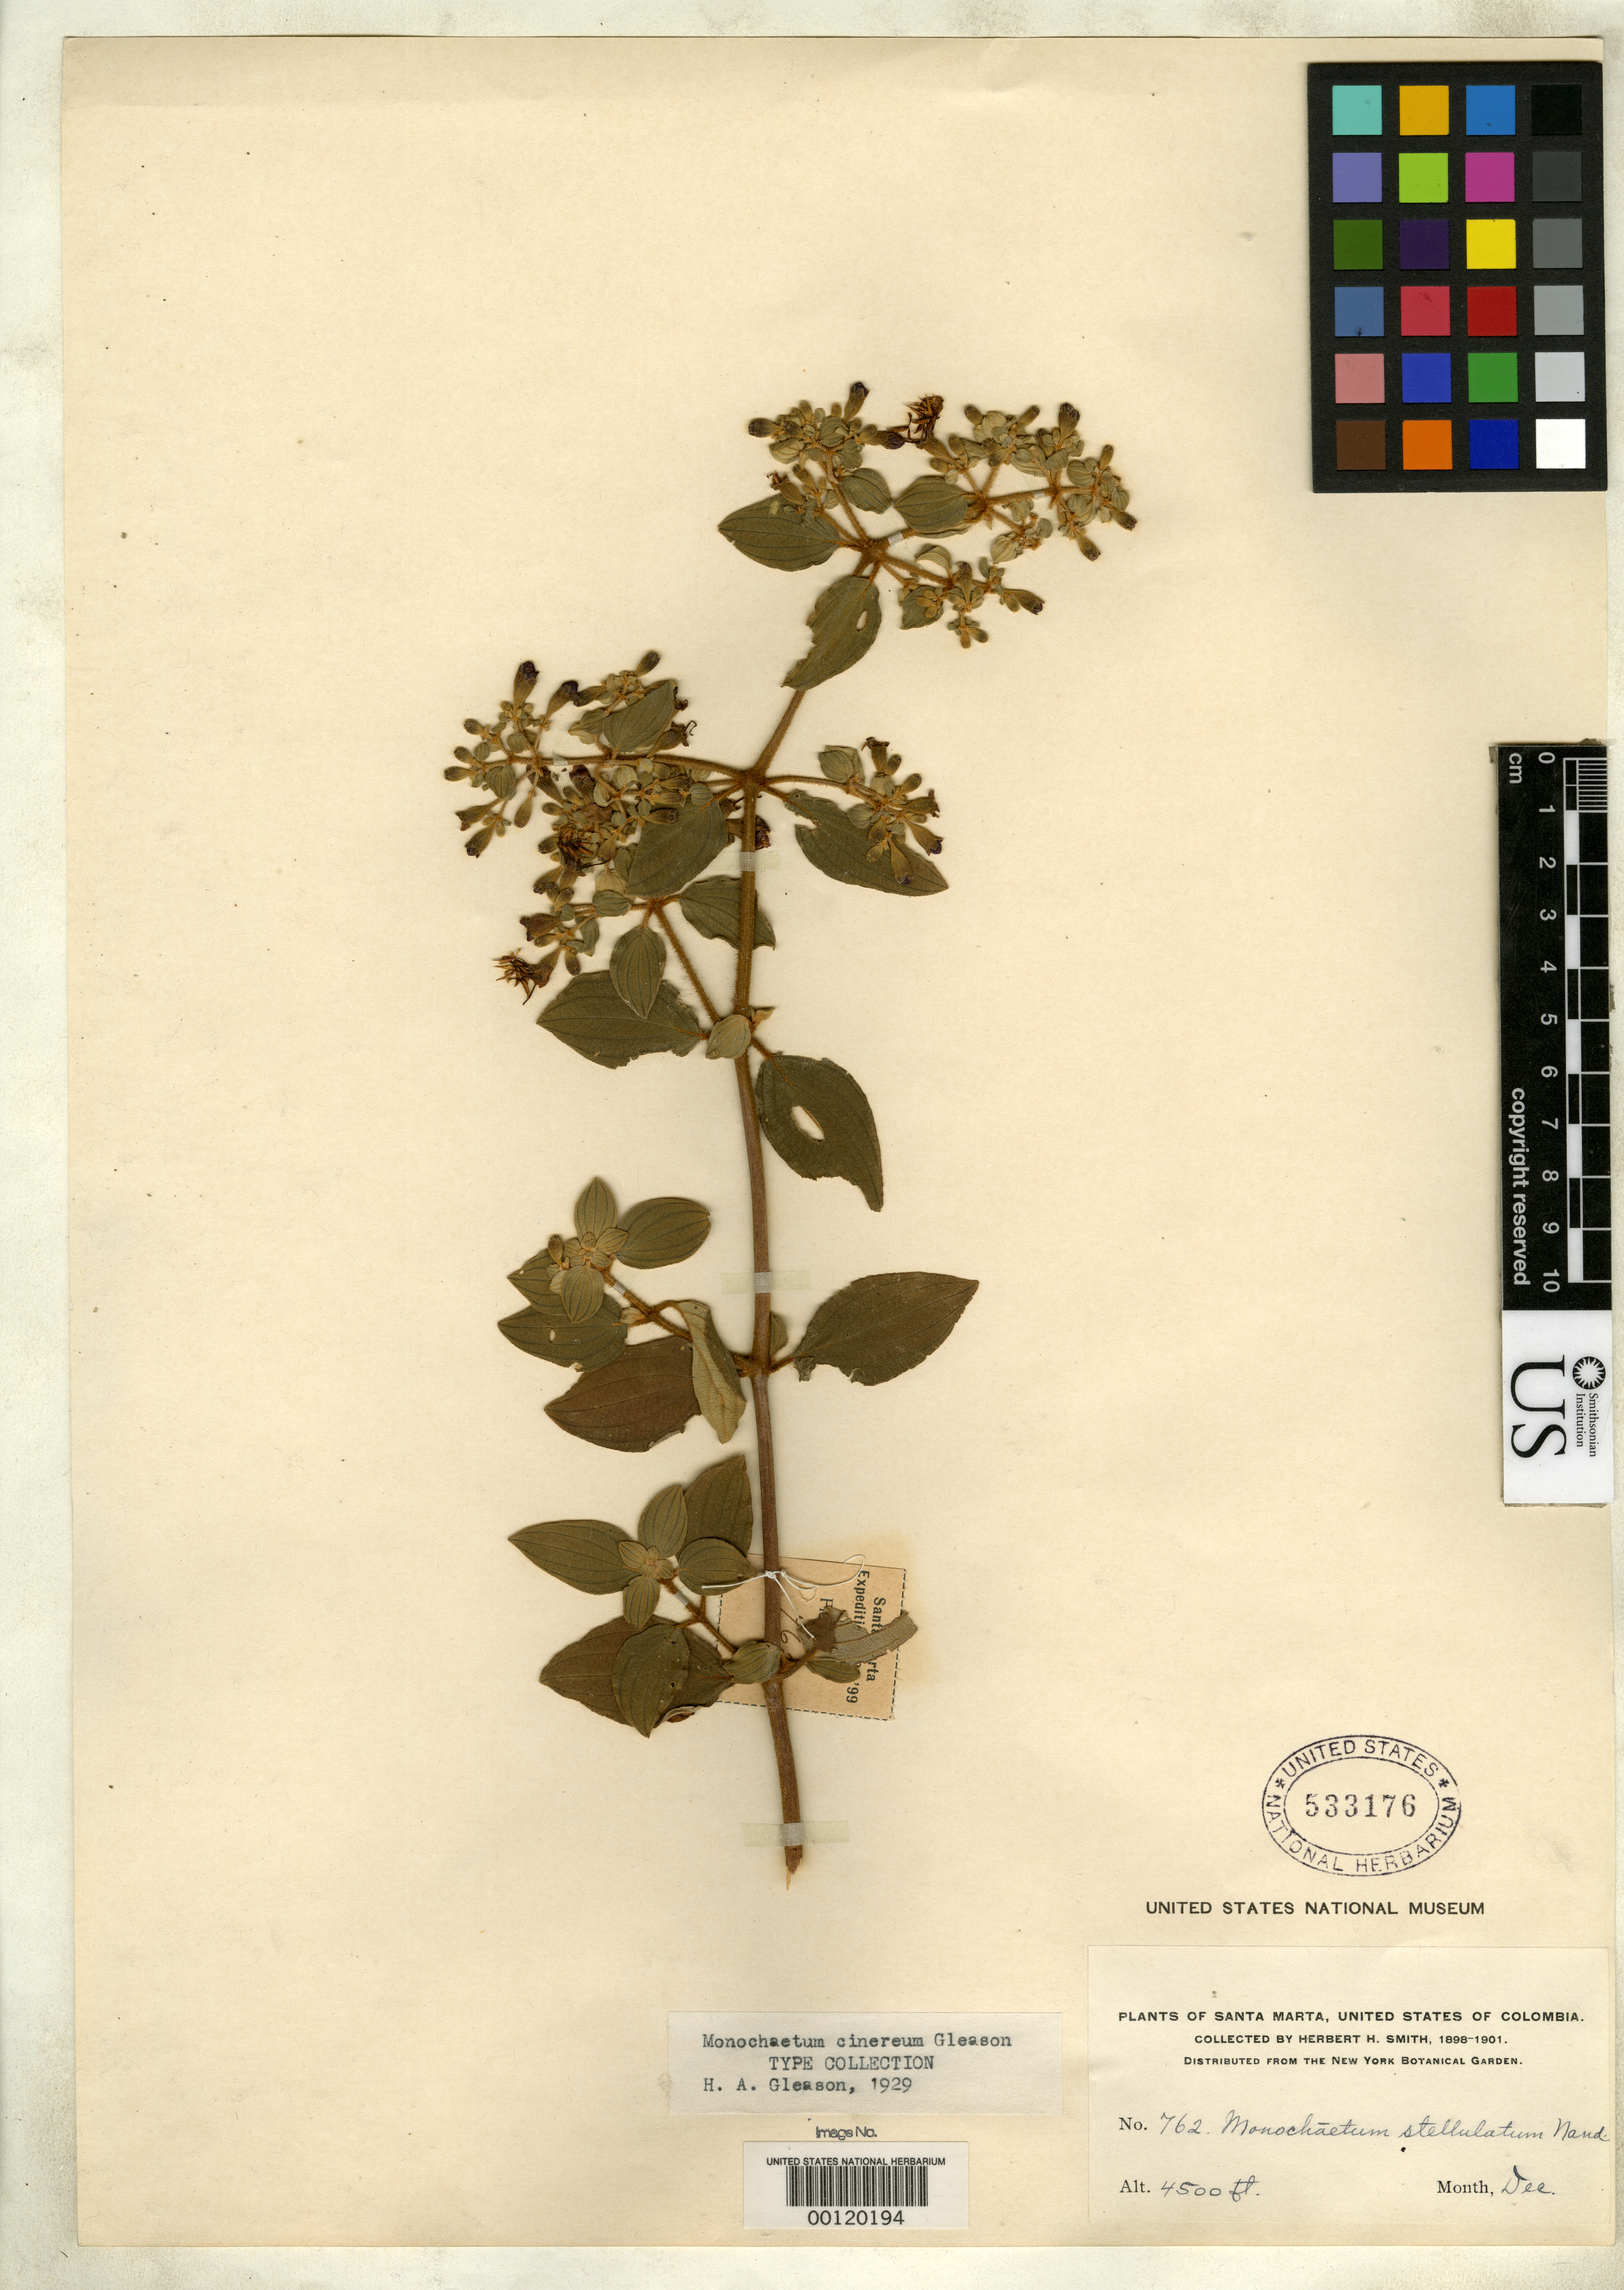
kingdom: Plantae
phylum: Tracheophyta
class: Magnoliopsida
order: Myrtales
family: Melastomataceae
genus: Monochaetum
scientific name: Monochaetum cinereum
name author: Gleason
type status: Isotype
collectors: Herbert H. Smith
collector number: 762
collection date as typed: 18 Dec 1898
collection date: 1898-12-18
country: Colombia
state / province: Magdalena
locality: Santa Marta.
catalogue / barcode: US 533176